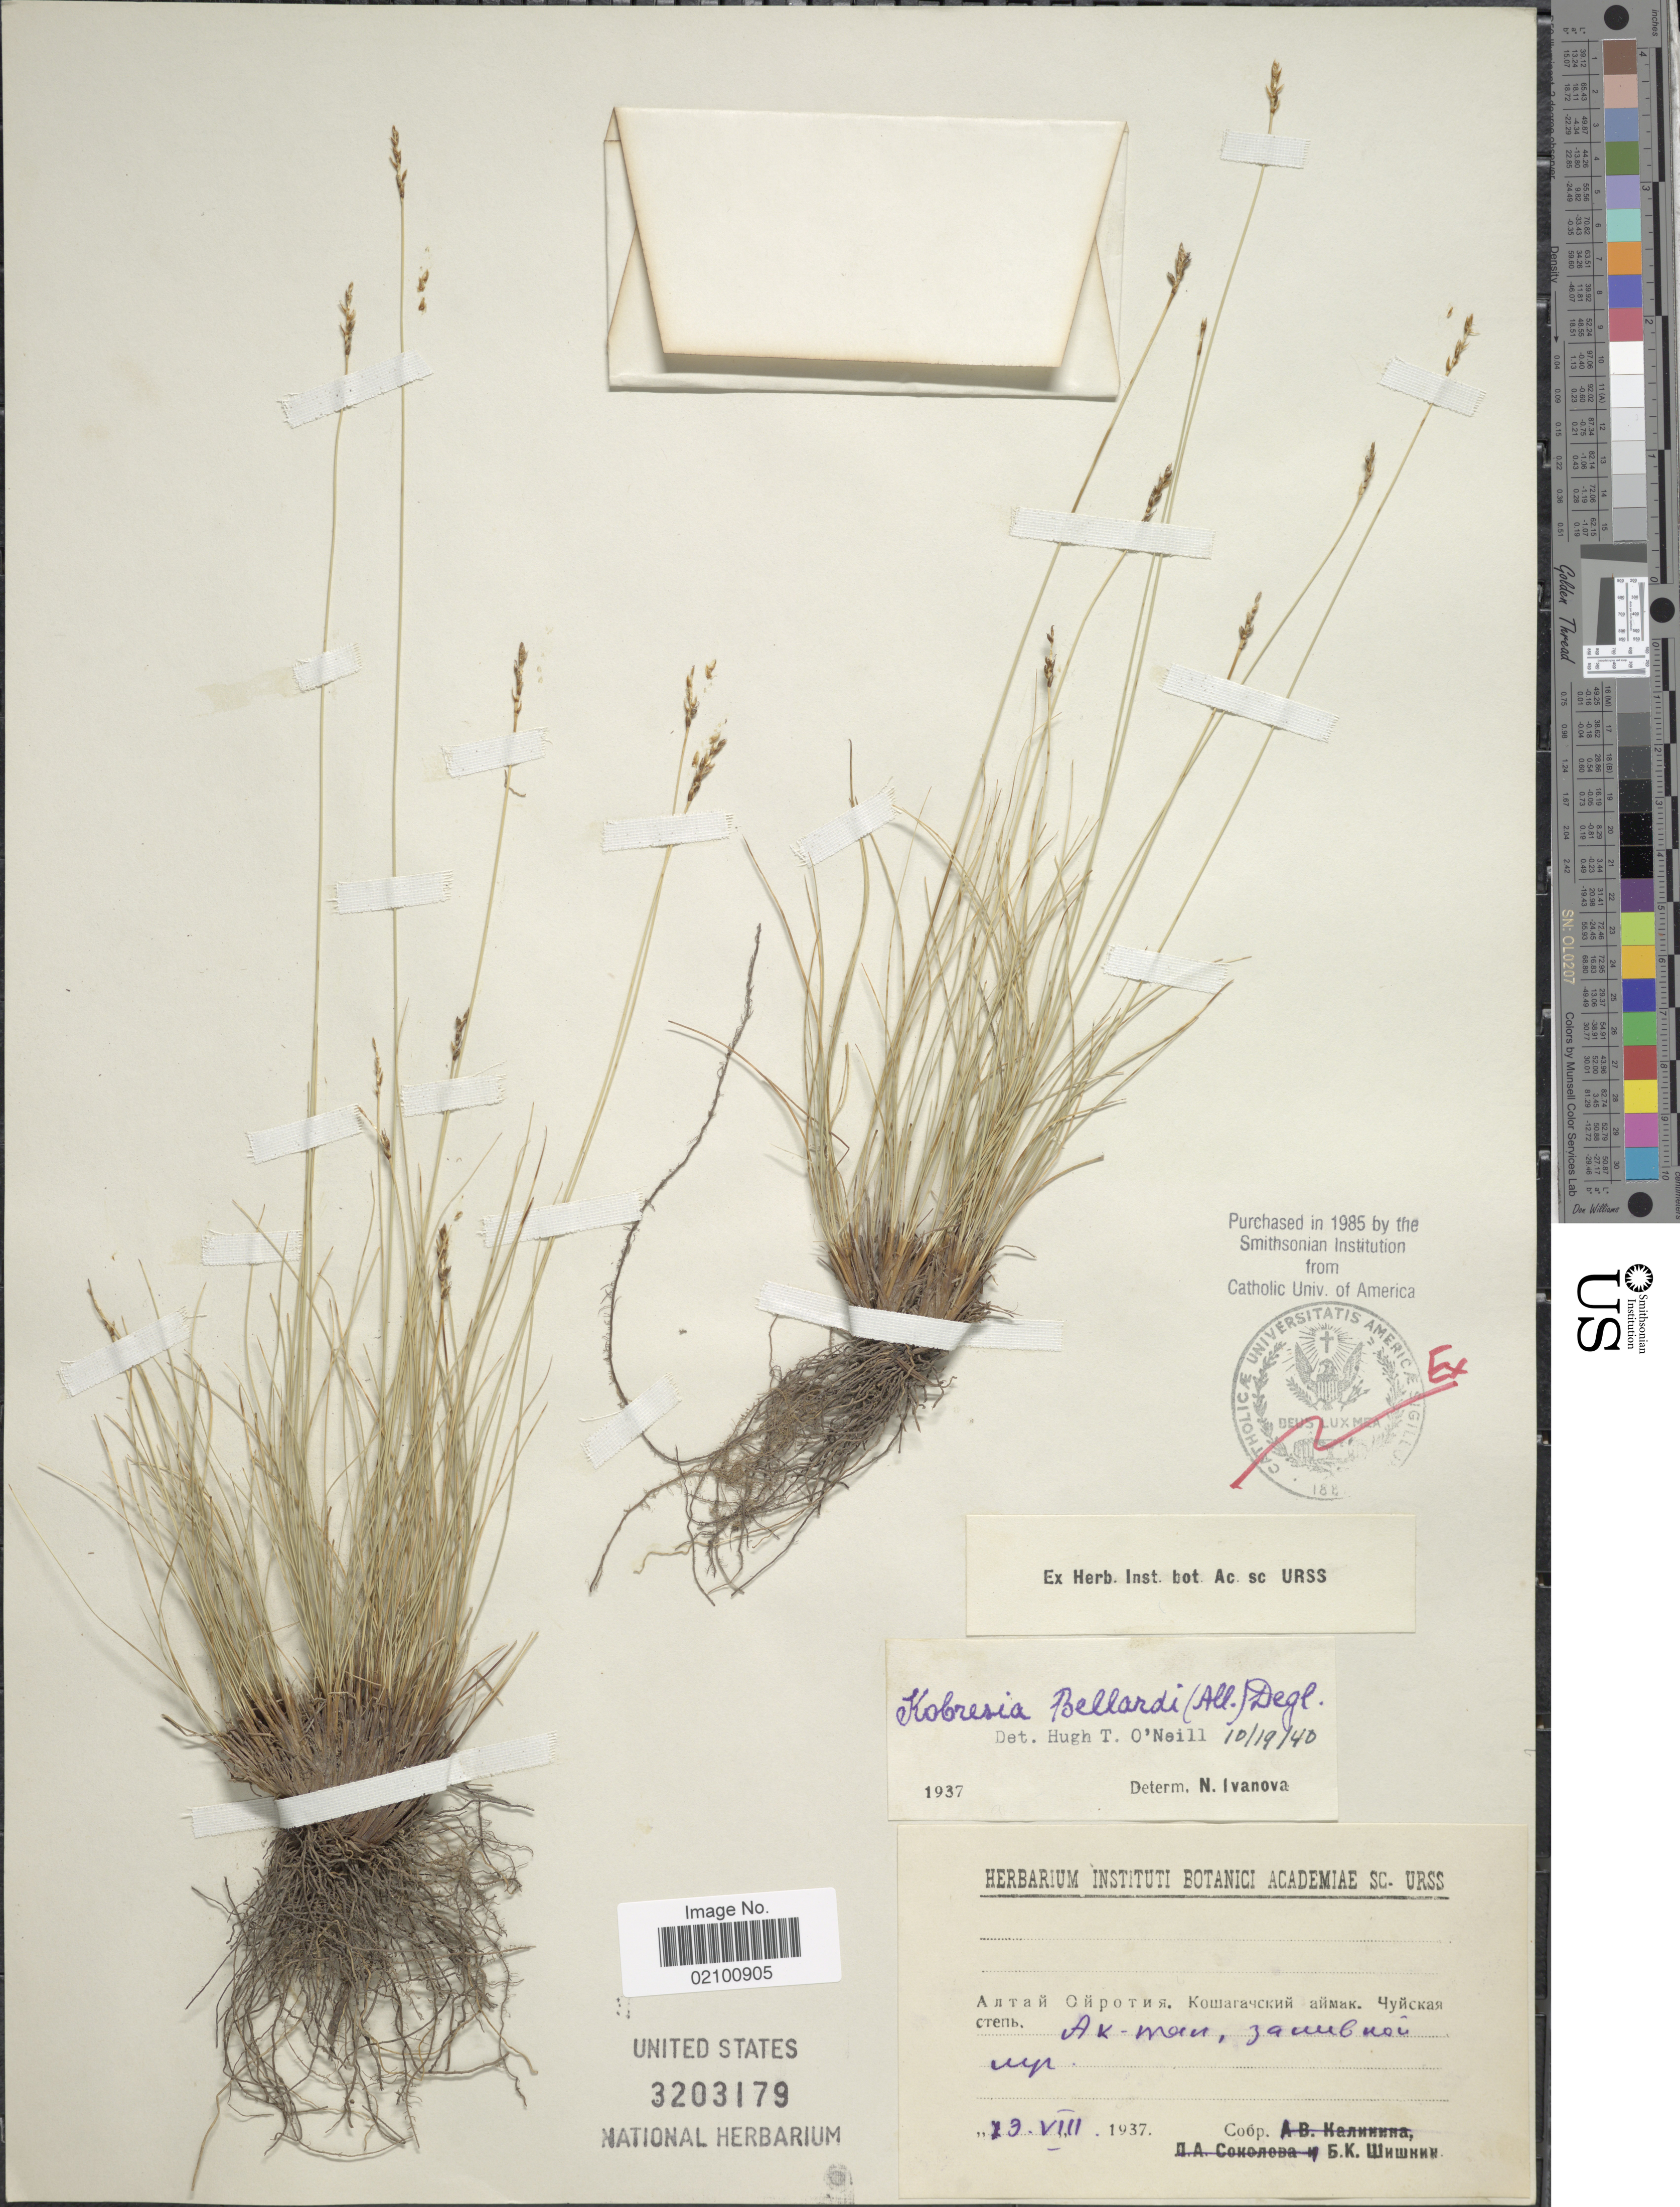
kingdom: Plantae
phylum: Tracheophyta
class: Liliopsida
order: Poales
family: Cyperaceae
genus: Carex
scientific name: Carex myosuroides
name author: Vill.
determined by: Strong, M. T., (US), Smithsonian Institution - National Museum of Natural History (UNITED STATES)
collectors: B. Shishkin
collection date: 1937-08-13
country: Russian Federation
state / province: Altai Republic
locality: Kosh- Agach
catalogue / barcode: US 3203179